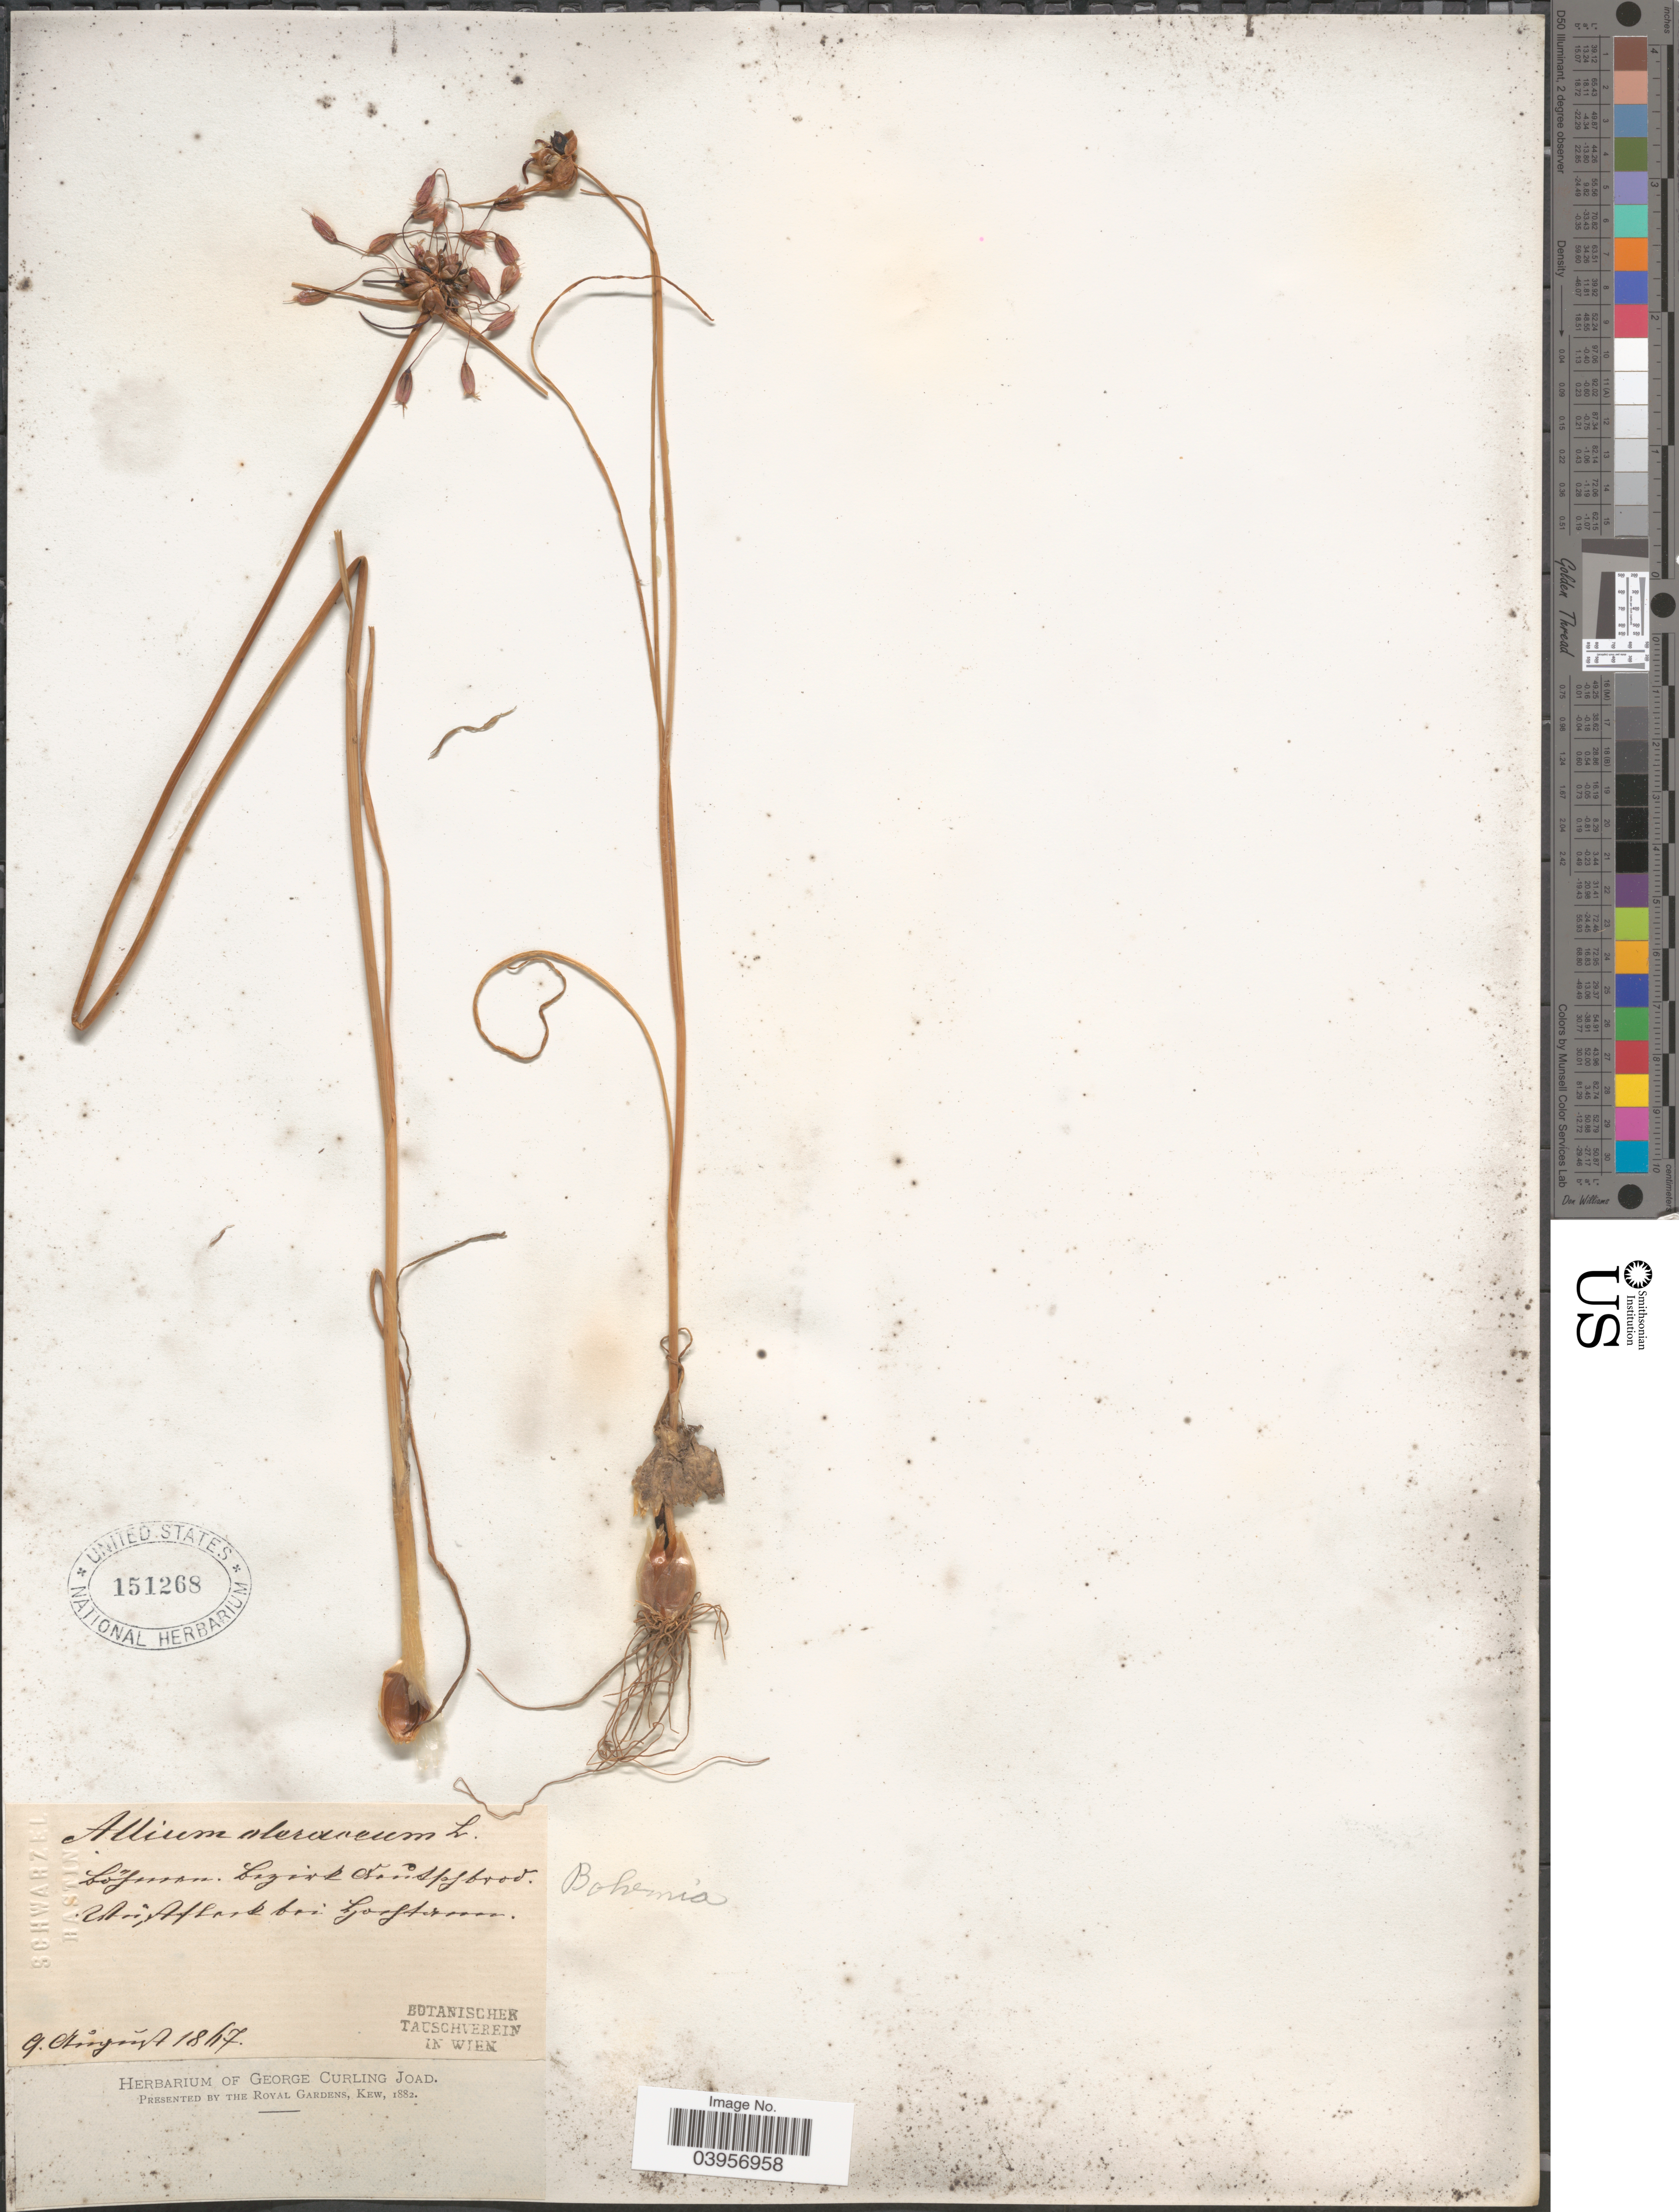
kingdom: Plantae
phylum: Tracheophyta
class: Liliopsida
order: Asparagales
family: Amaryllidaceae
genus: Allium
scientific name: Allium oleraceum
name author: L.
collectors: D. Gingins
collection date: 1867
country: Czechia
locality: [illegible text] Bohemia.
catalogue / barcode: US 151268